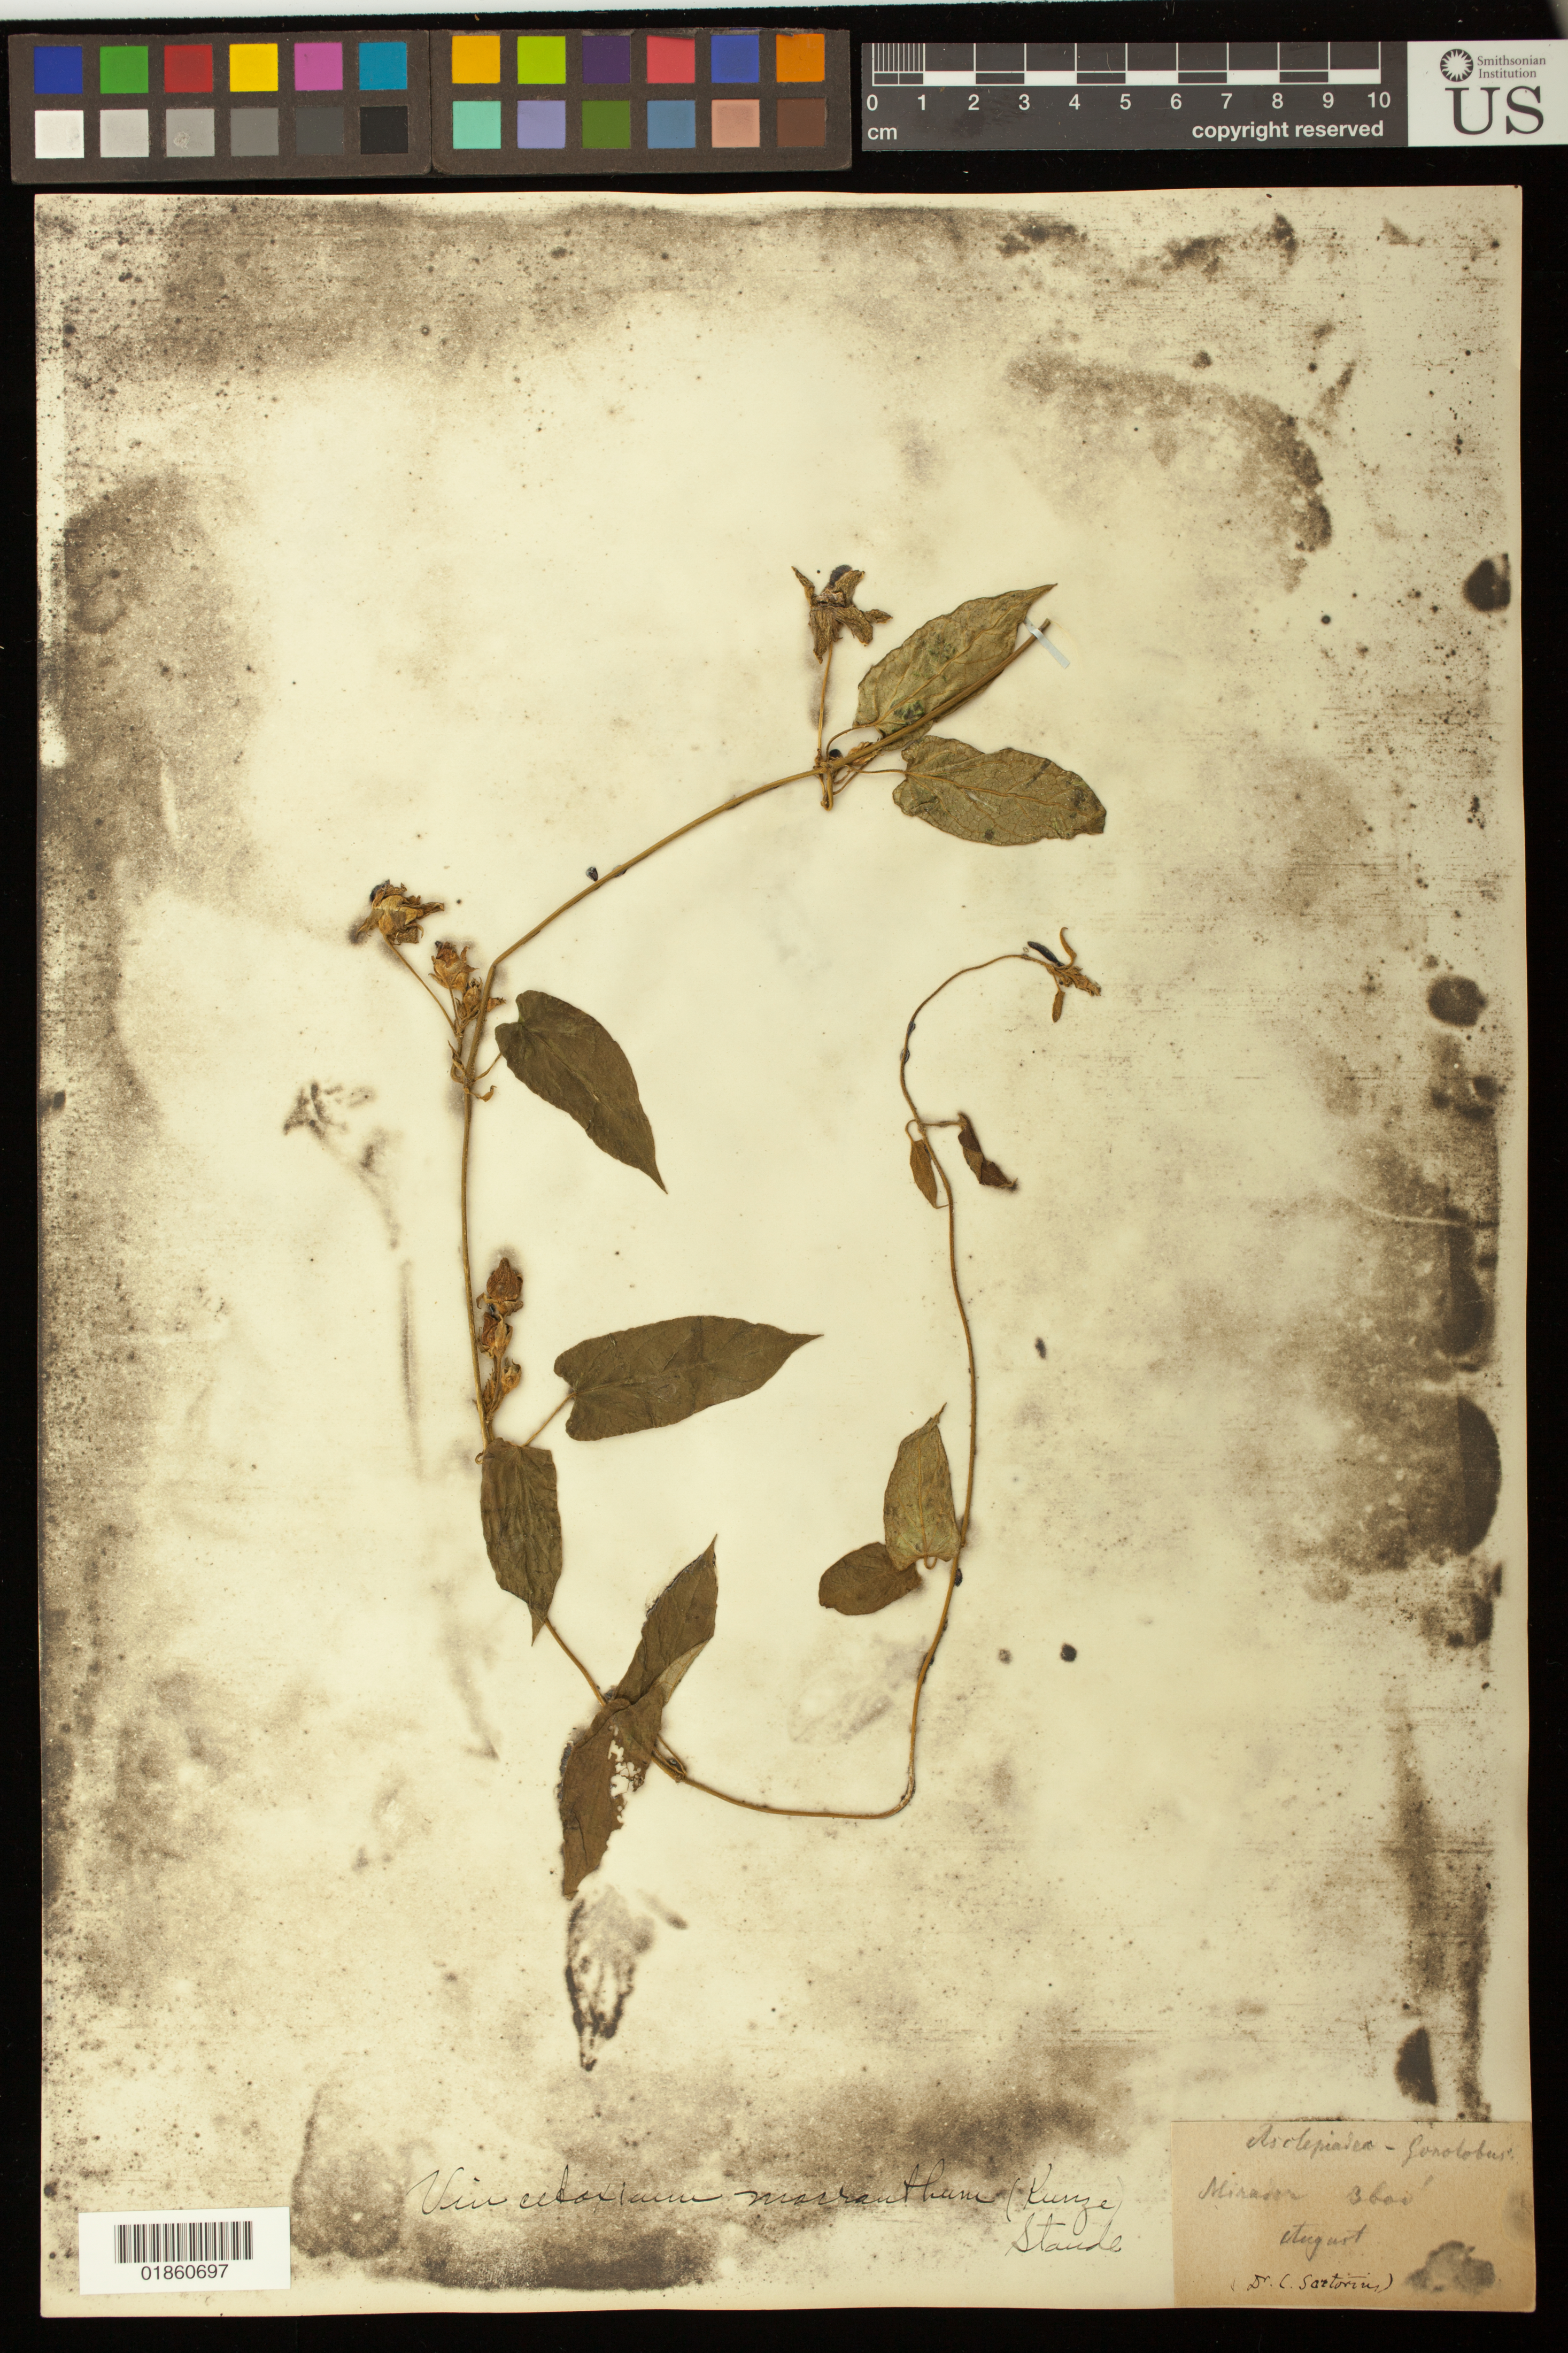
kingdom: Plantae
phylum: Tracheophyta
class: Magnoliopsida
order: Gentianales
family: Apocynaceae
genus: Gonolobus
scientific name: Gonolobus macranthus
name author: Kunze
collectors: C. Sartorius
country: Congo, Democratic Republic of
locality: Mirador Eboi [Eboy]